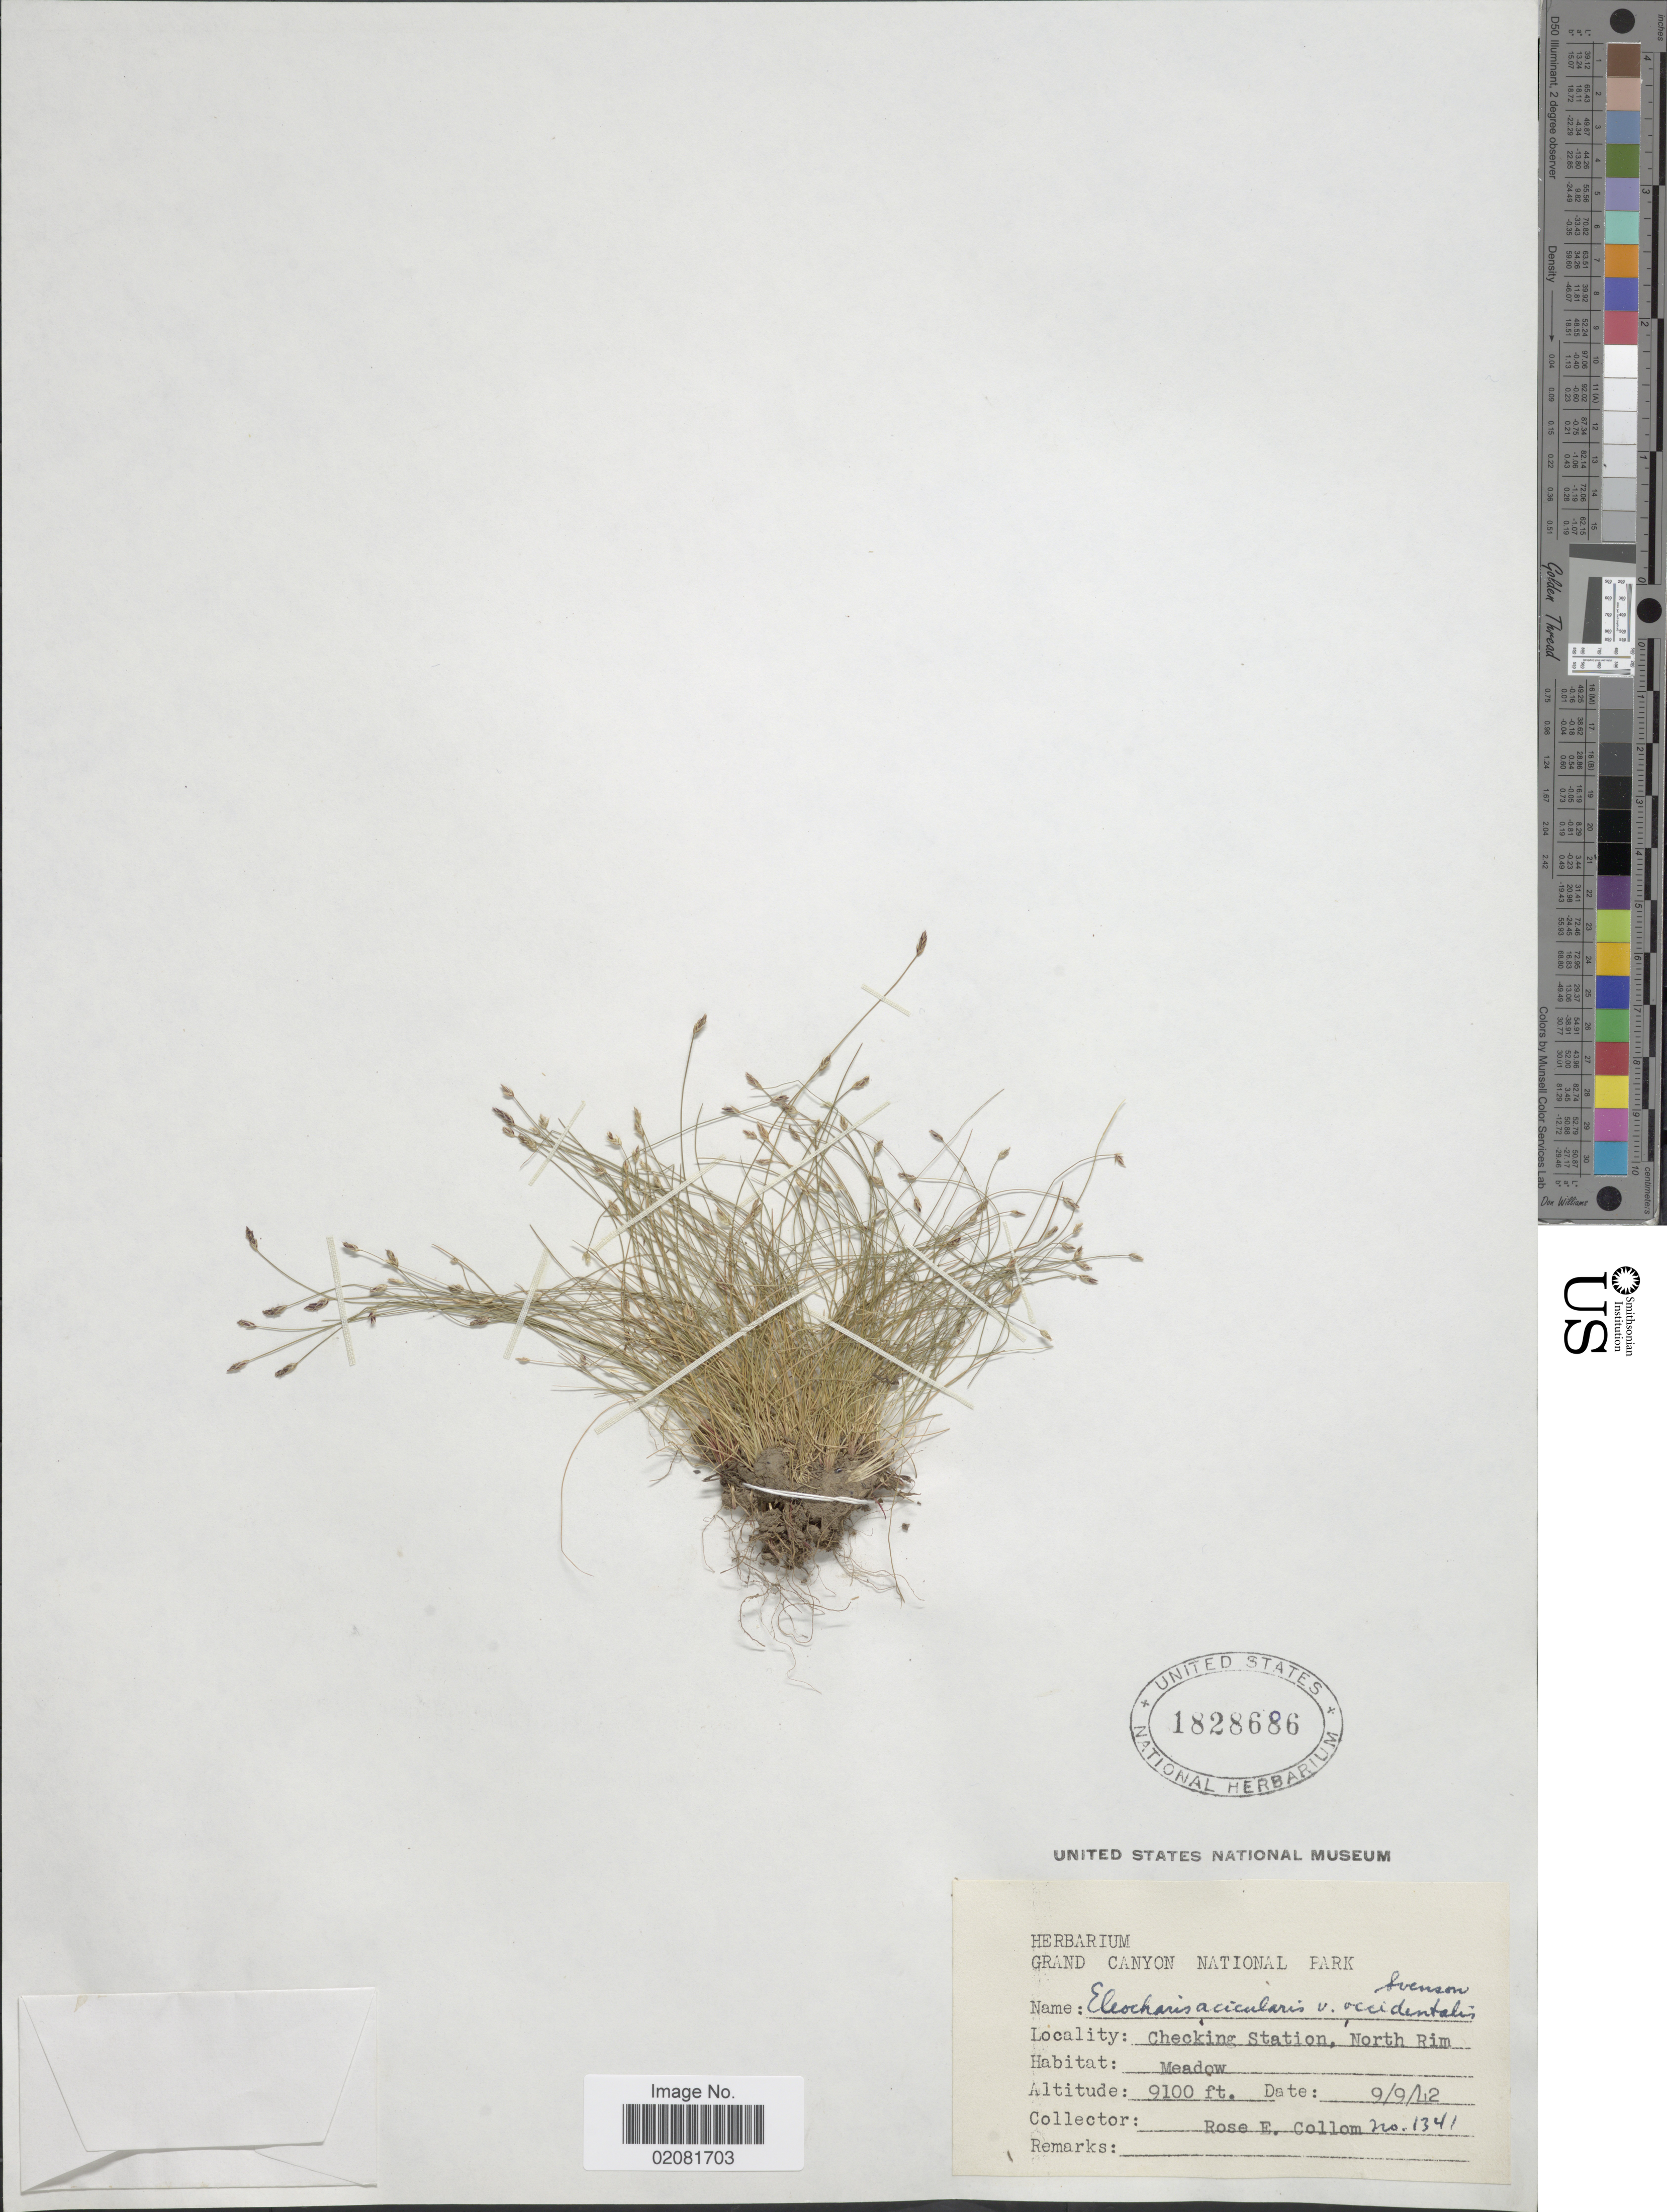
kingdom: Plantae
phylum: Tracheophyta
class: Liliopsida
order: Poales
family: Cyperaceae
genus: Eleocharis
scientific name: Eleocharis acicularis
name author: (L.) Roem. & Schult.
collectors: R. E. Collom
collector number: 1341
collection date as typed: Transcribed d/m/y: 9/9/42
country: United States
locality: Checking Station, North Rim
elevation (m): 2774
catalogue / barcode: US 1828686